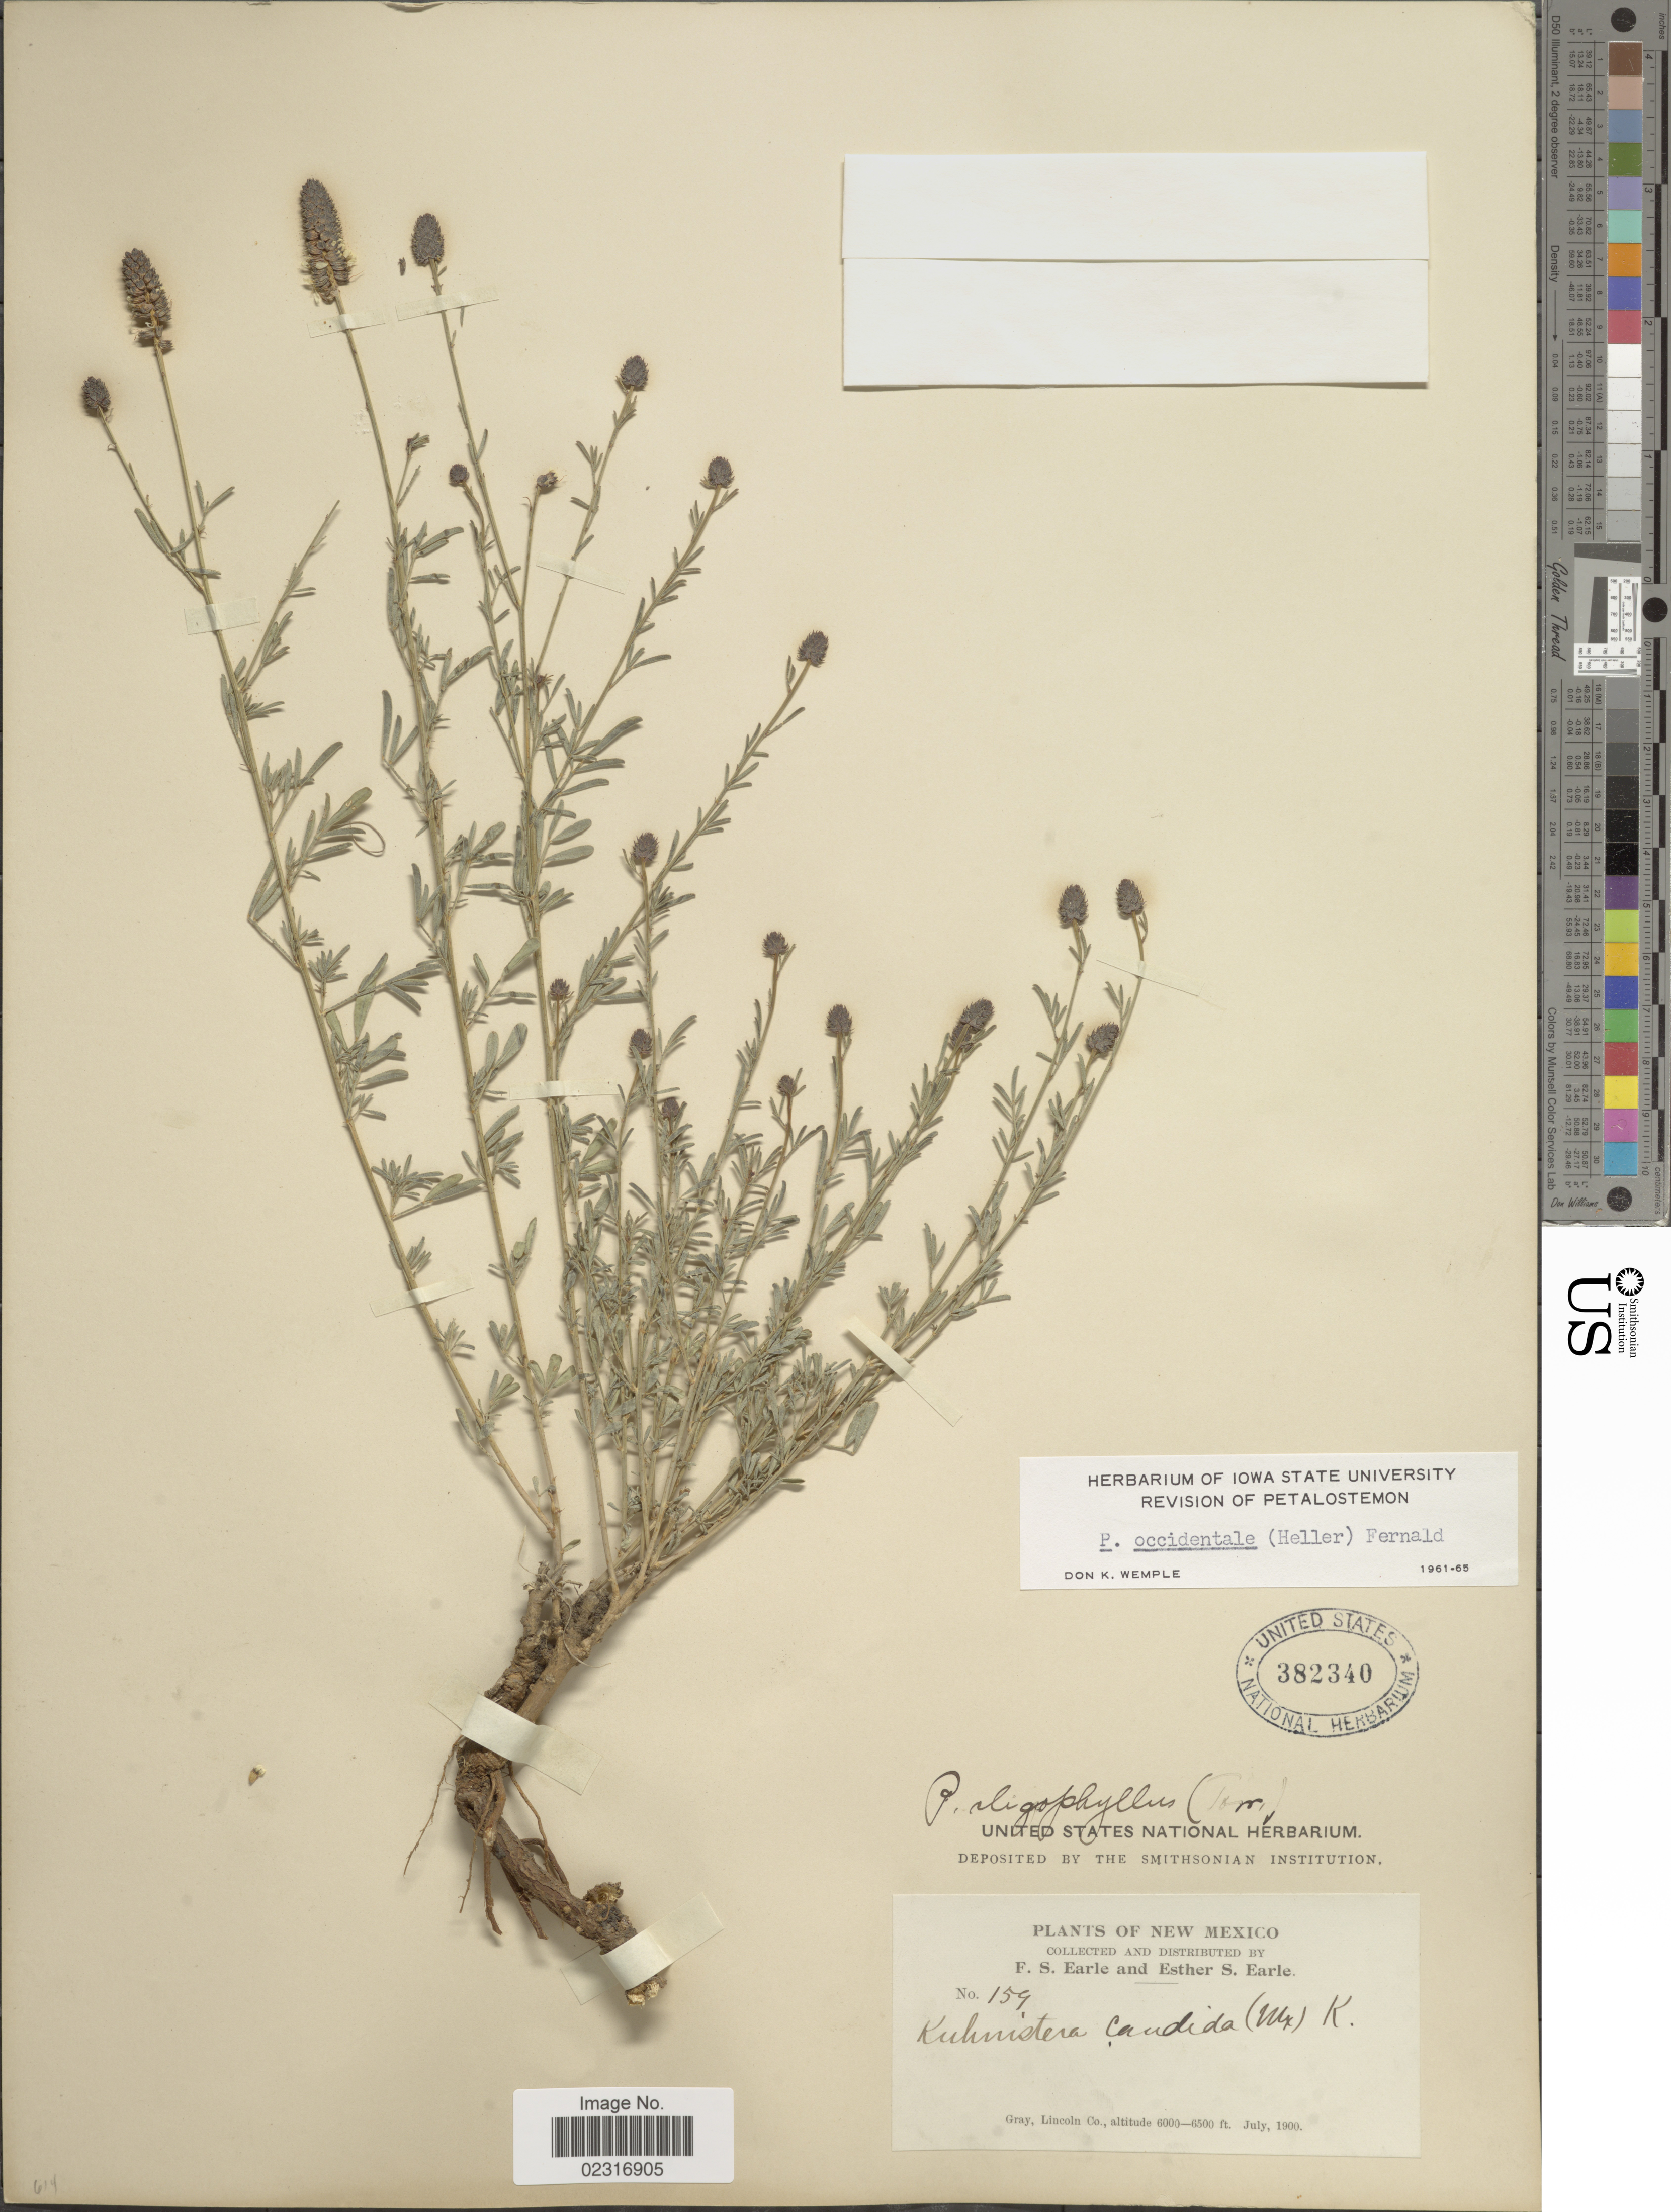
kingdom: Plantae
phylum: Tracheophyta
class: Magnoliopsida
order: Fabales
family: Fabaceae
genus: Dalea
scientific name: Dalea candida var. oligophylla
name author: (Torr) Shinners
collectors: F. S. Earle & E. S. Earle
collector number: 159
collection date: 1900-07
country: United States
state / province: New Mexico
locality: Gray, Lincoln Co.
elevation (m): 1829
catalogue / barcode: US 382340